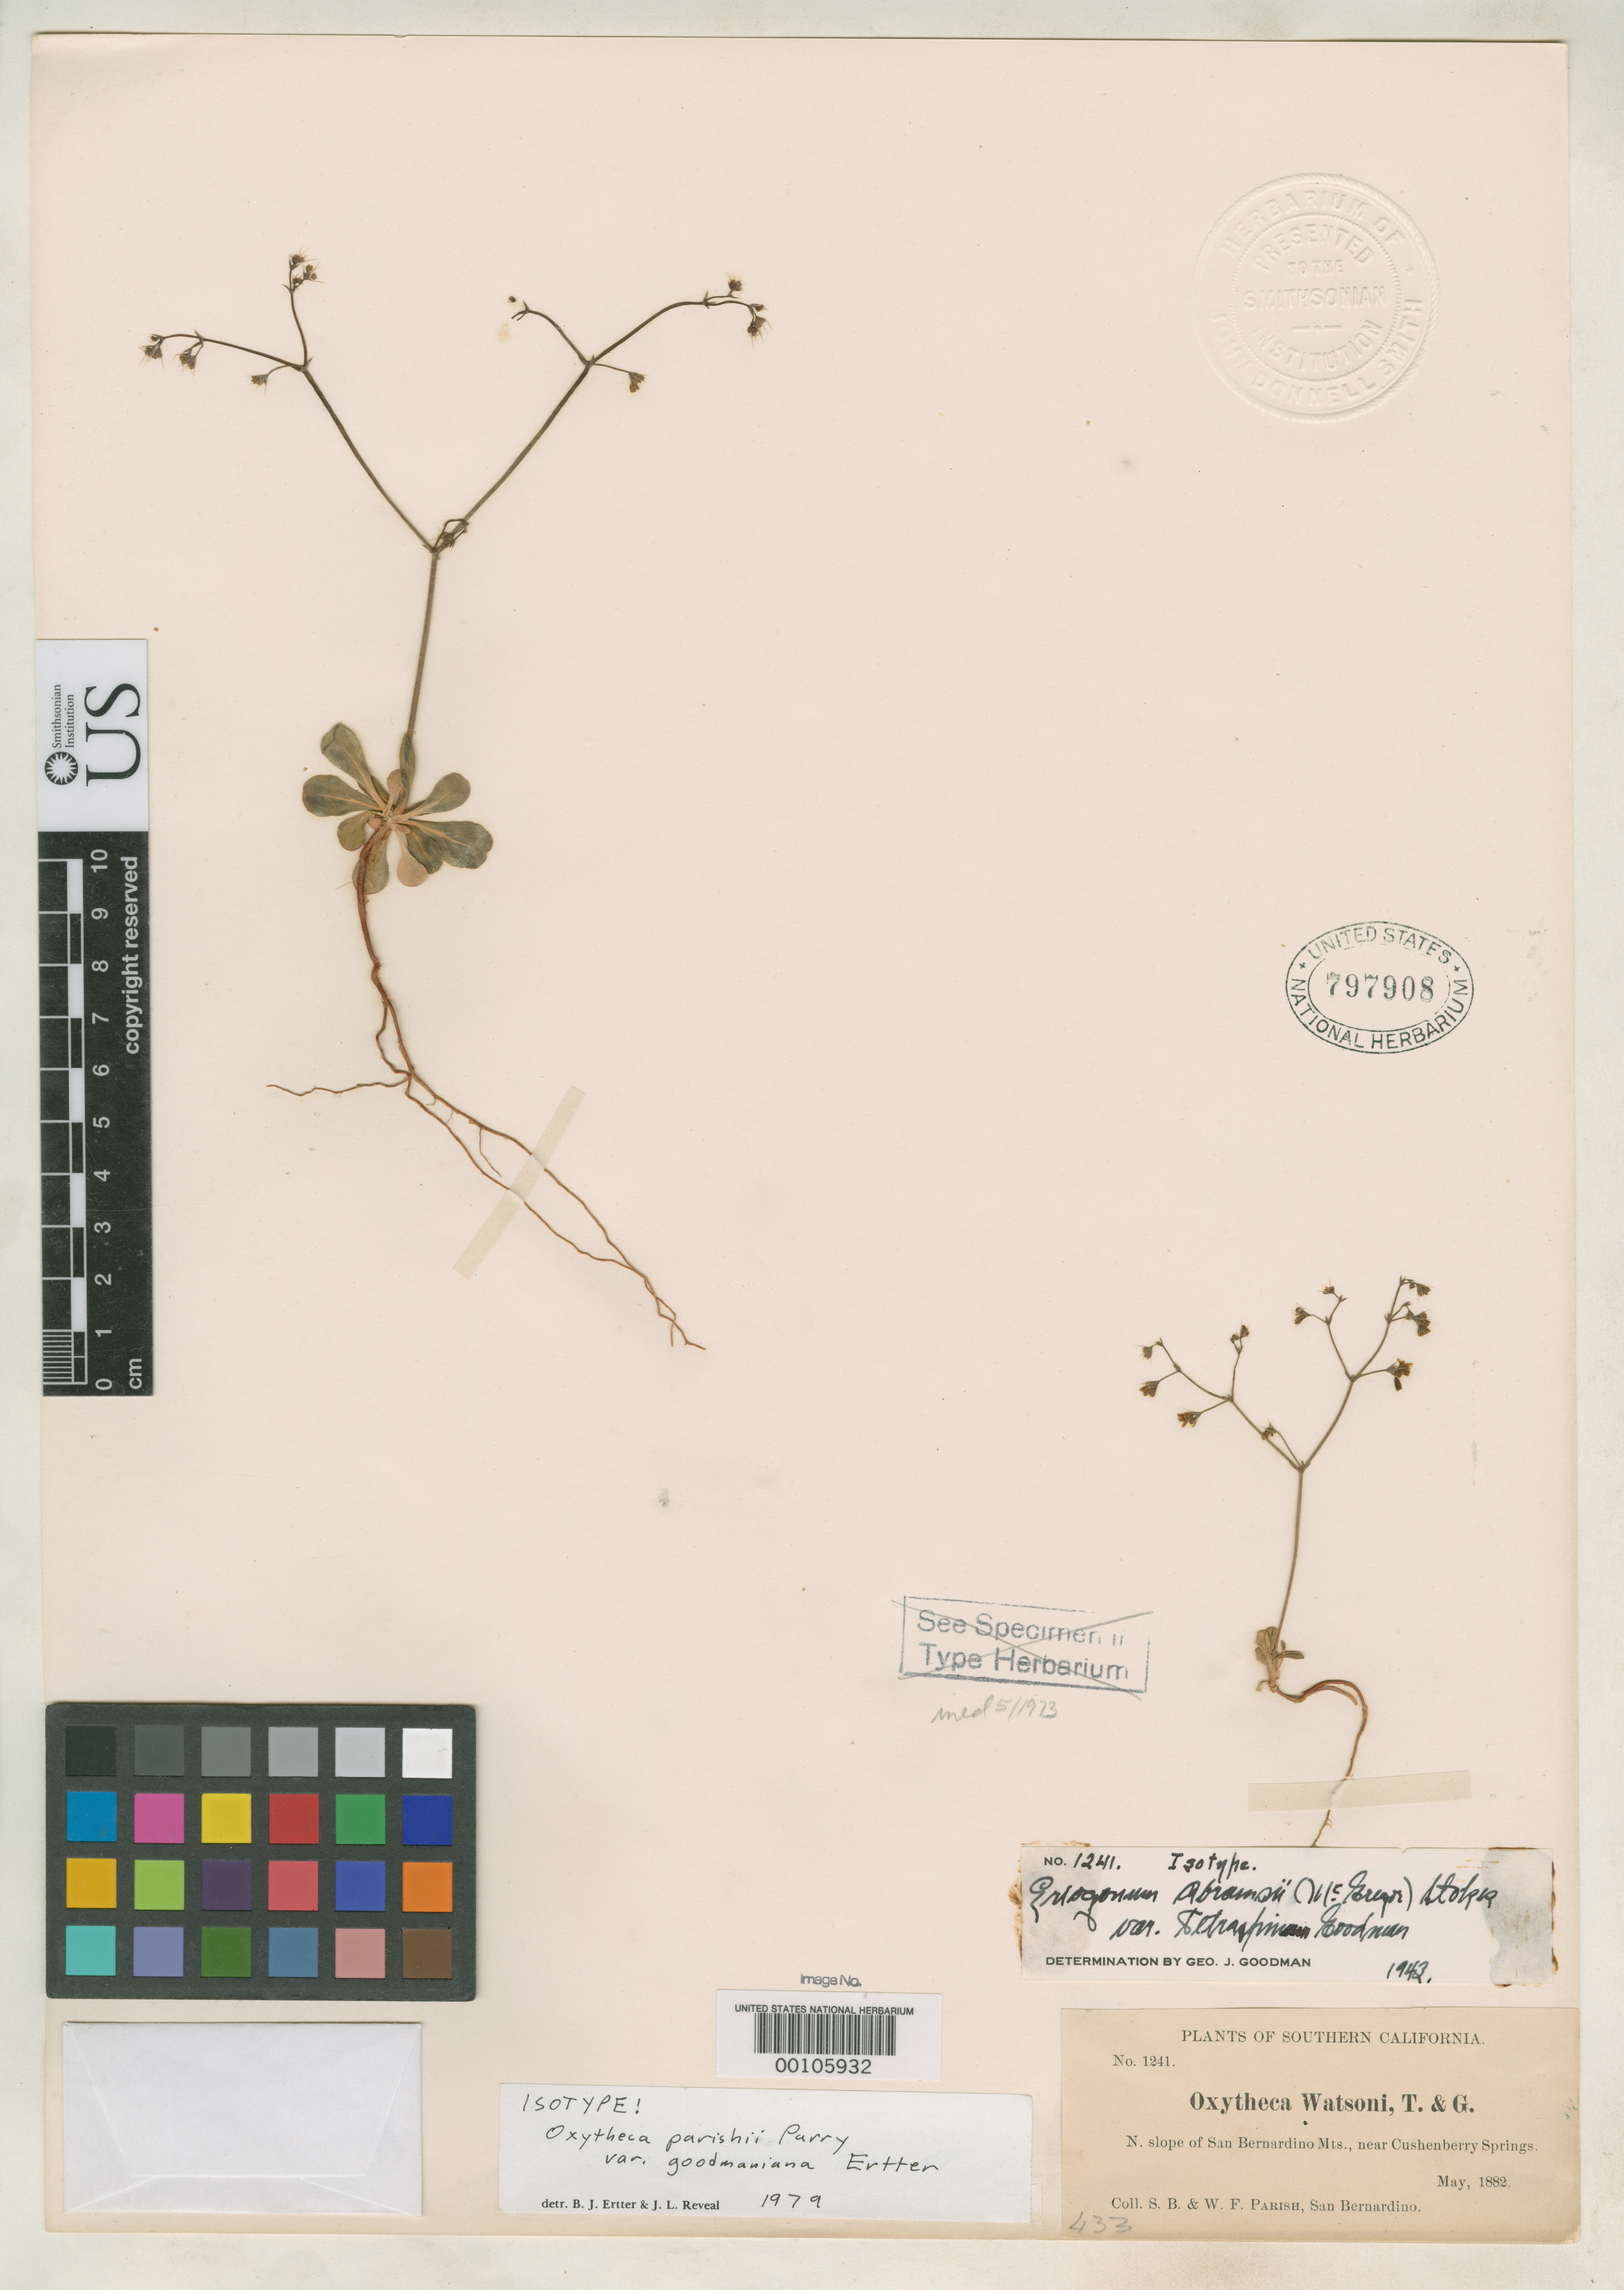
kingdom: Plantae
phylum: Tracheophyta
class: Magnoliopsida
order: Caryophyllales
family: Polygonaceae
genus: Oxytheca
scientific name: Oxytheca parishii var. goodmaniana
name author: Ertter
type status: Isotype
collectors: S. B. Parish & W. F. Parish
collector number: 1241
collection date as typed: May 1882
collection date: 1882-05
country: United States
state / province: California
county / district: San Bernardino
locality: North slope of San Bernardino Mts., near Cushenberry Springs.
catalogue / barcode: US 797908